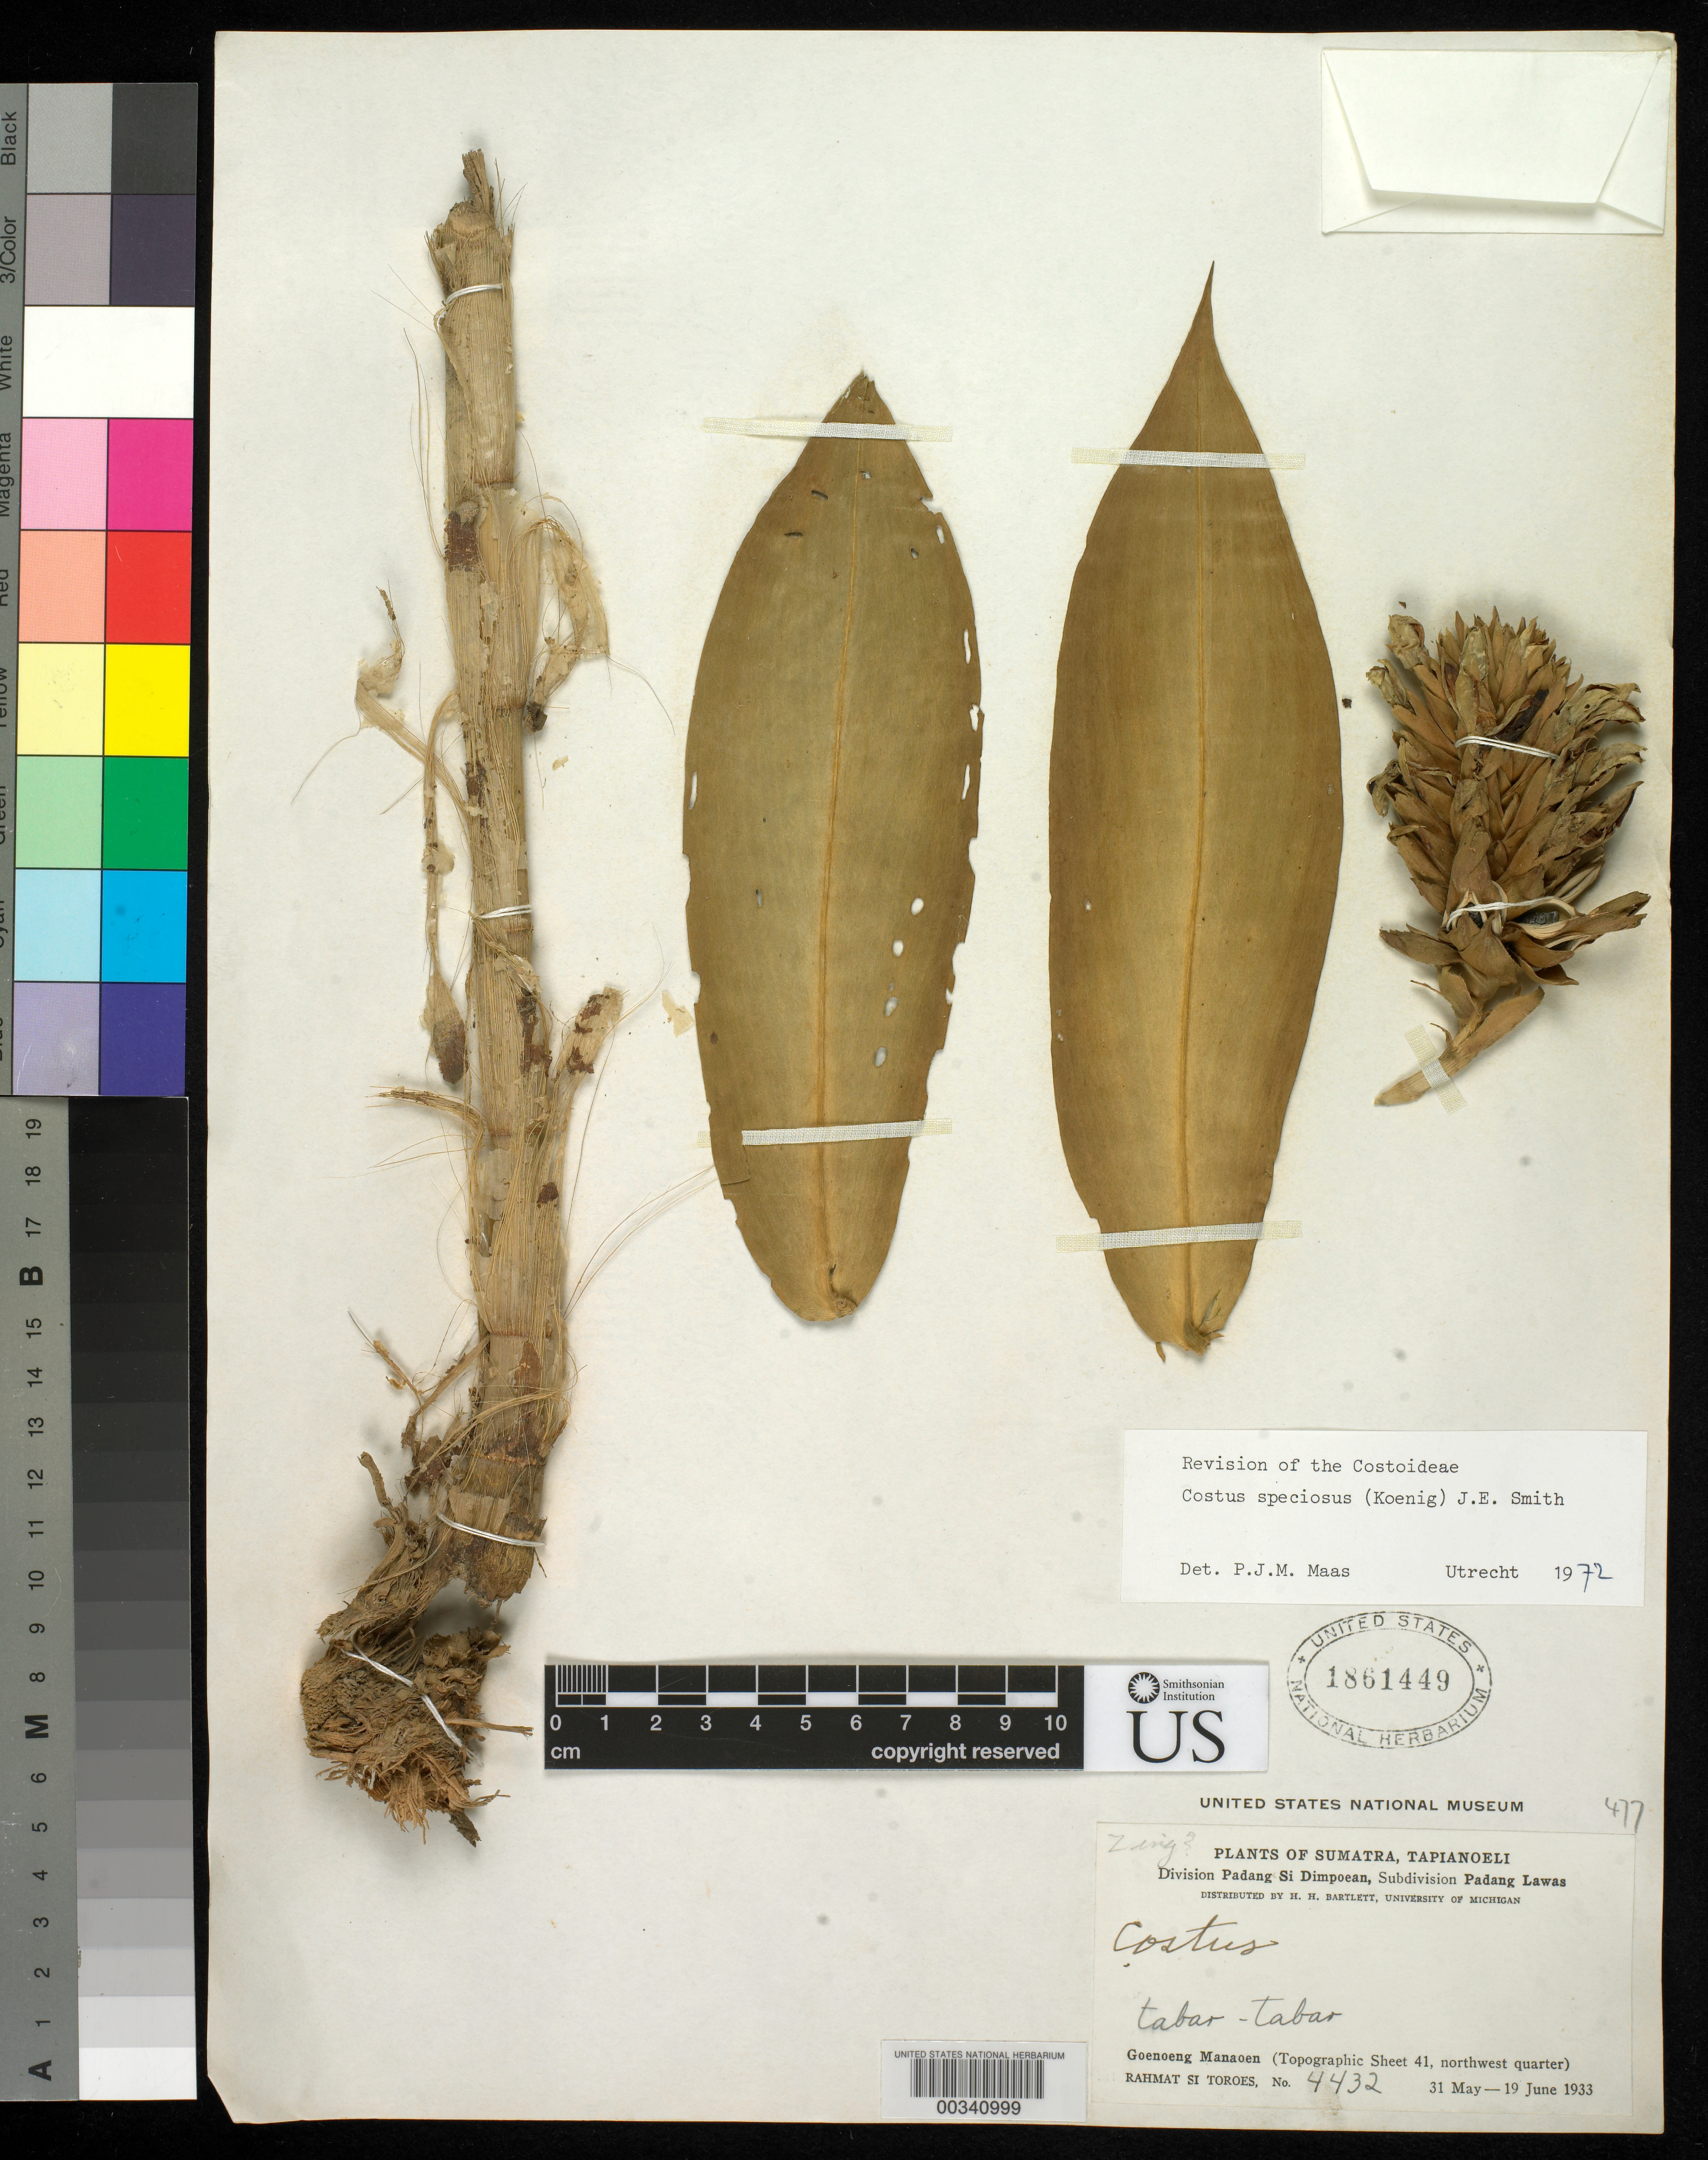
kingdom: Plantae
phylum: Tracheophyta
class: Liliopsida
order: Zingiberales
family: Costaceae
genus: Hellenia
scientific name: Hellenia speciosa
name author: (J. Koenig) S.R. Dutta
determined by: Wagner, W. L., (BOT), Smithsonian Institution - National Museum of Natural History (UNITED STATES)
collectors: Rahmat Si Boeea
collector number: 4432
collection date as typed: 31 May 1933 to 19 Jun 1933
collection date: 1933-05-31/1933-06-19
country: Indonesia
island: Sumatra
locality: Plants of sumatra, tapianoeli, div padang si dimpoean, subdiv padang lawas, goenoeng manaoen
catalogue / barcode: US 1861449